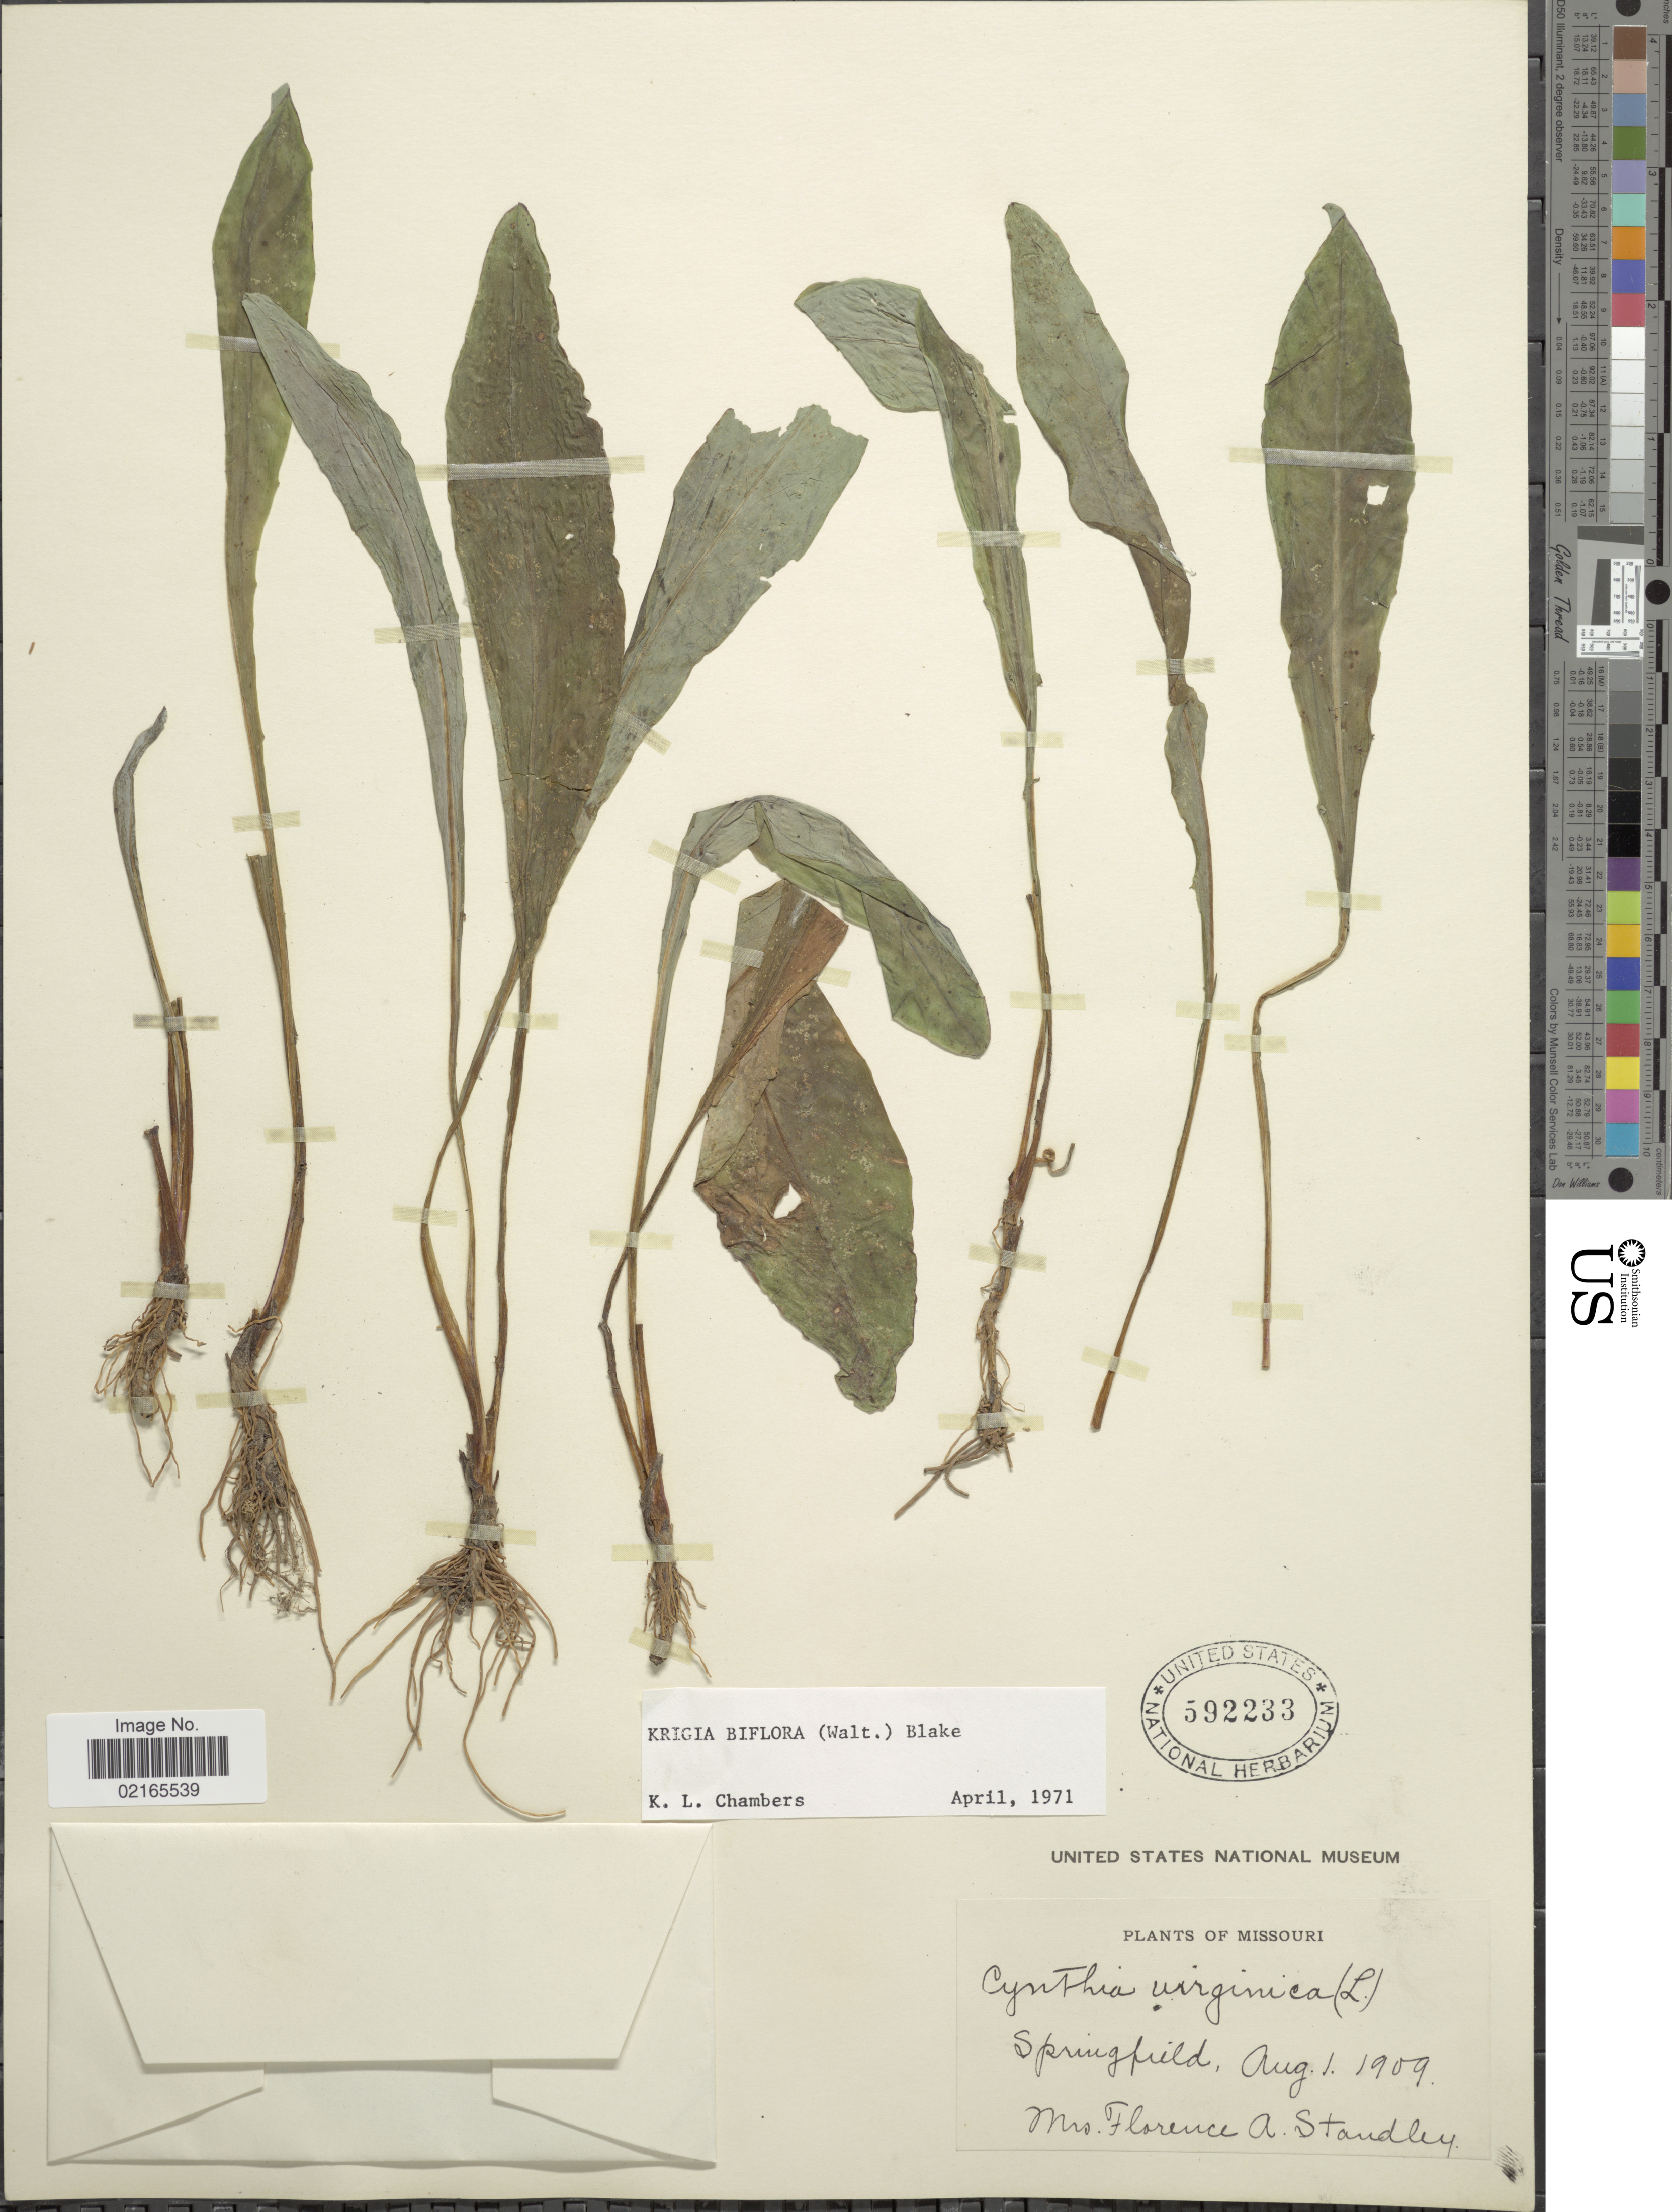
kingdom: Plantae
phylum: Tracheophyta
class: Magnoliopsida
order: Asterales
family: Asteraceae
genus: Krigia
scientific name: Krigia biflora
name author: (Walter) S.F. Blake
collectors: F. Standley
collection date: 1909-08-01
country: United States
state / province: Missouri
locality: Springfield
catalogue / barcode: US 592233